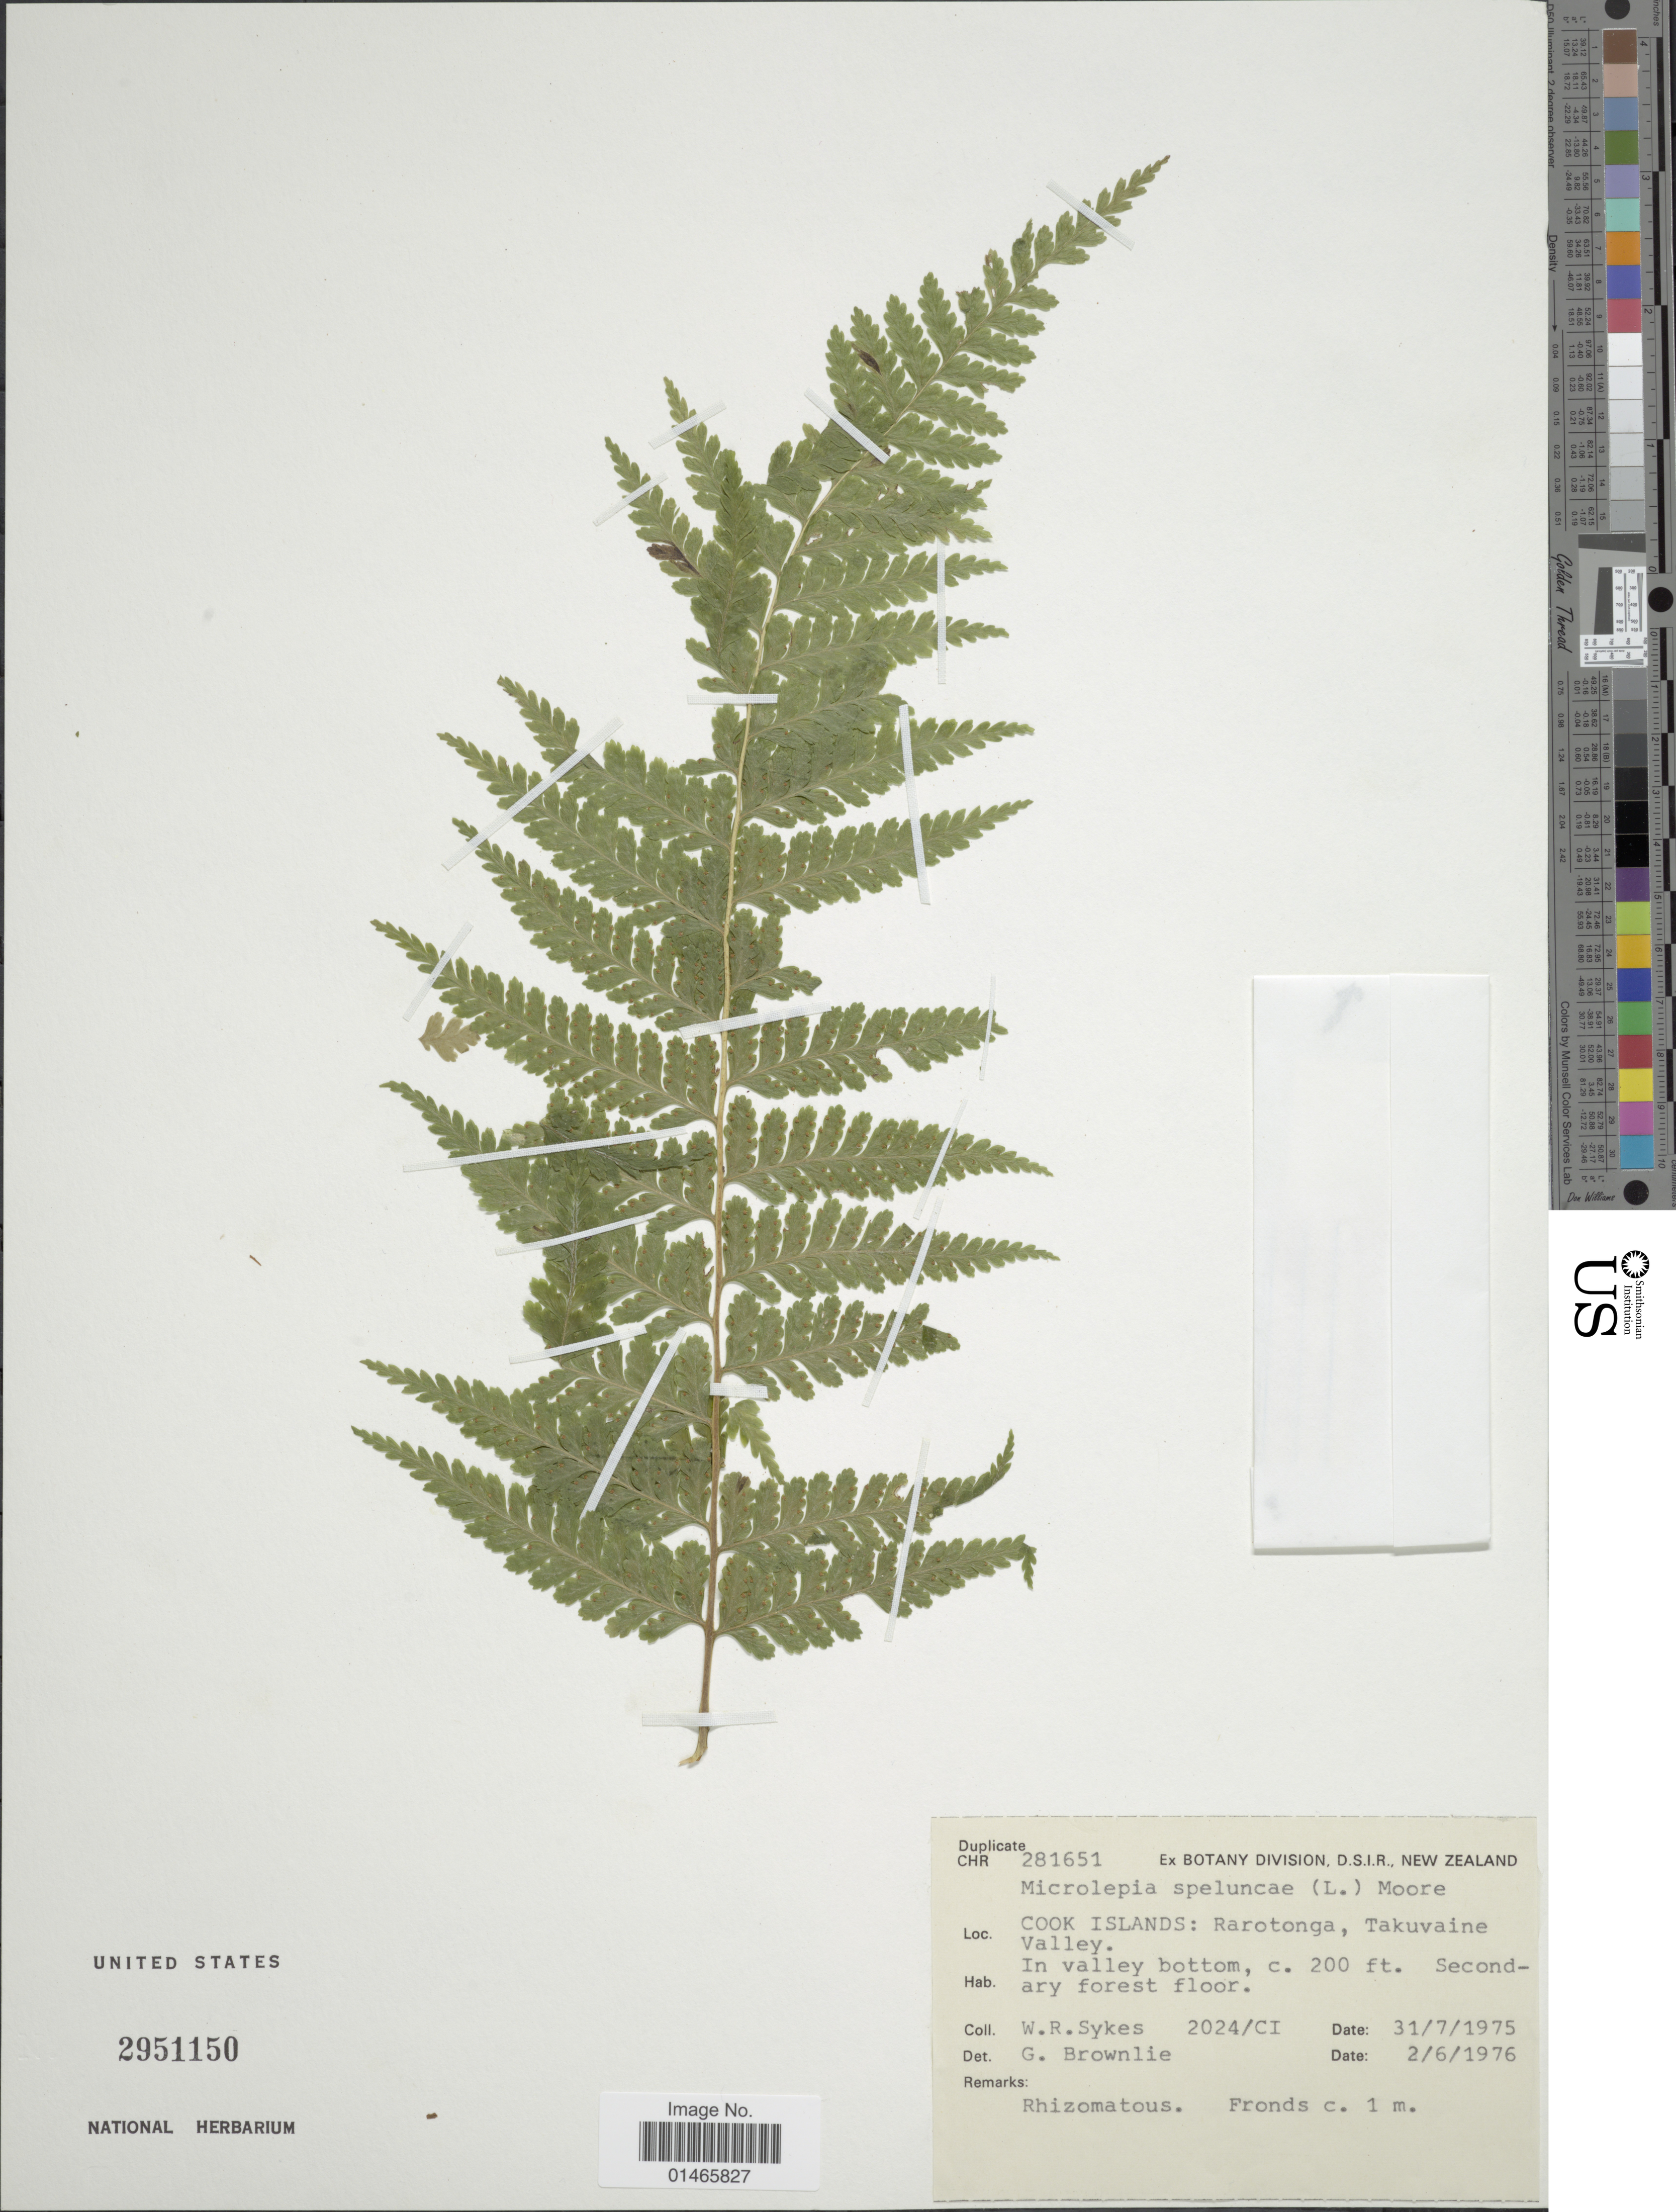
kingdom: Plantae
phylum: Tracheophyta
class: Polypodiopsida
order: Polypodiales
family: Dennstaedtiaceae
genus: Microlepia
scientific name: Microlepia speluncae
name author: (L.) T. Moore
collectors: W. R. Sykes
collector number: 2024/CI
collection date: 1975-07-31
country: Cook Islands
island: Rarotonga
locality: Rarotonga, Takuvaine Valley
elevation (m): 61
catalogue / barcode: US 2951150